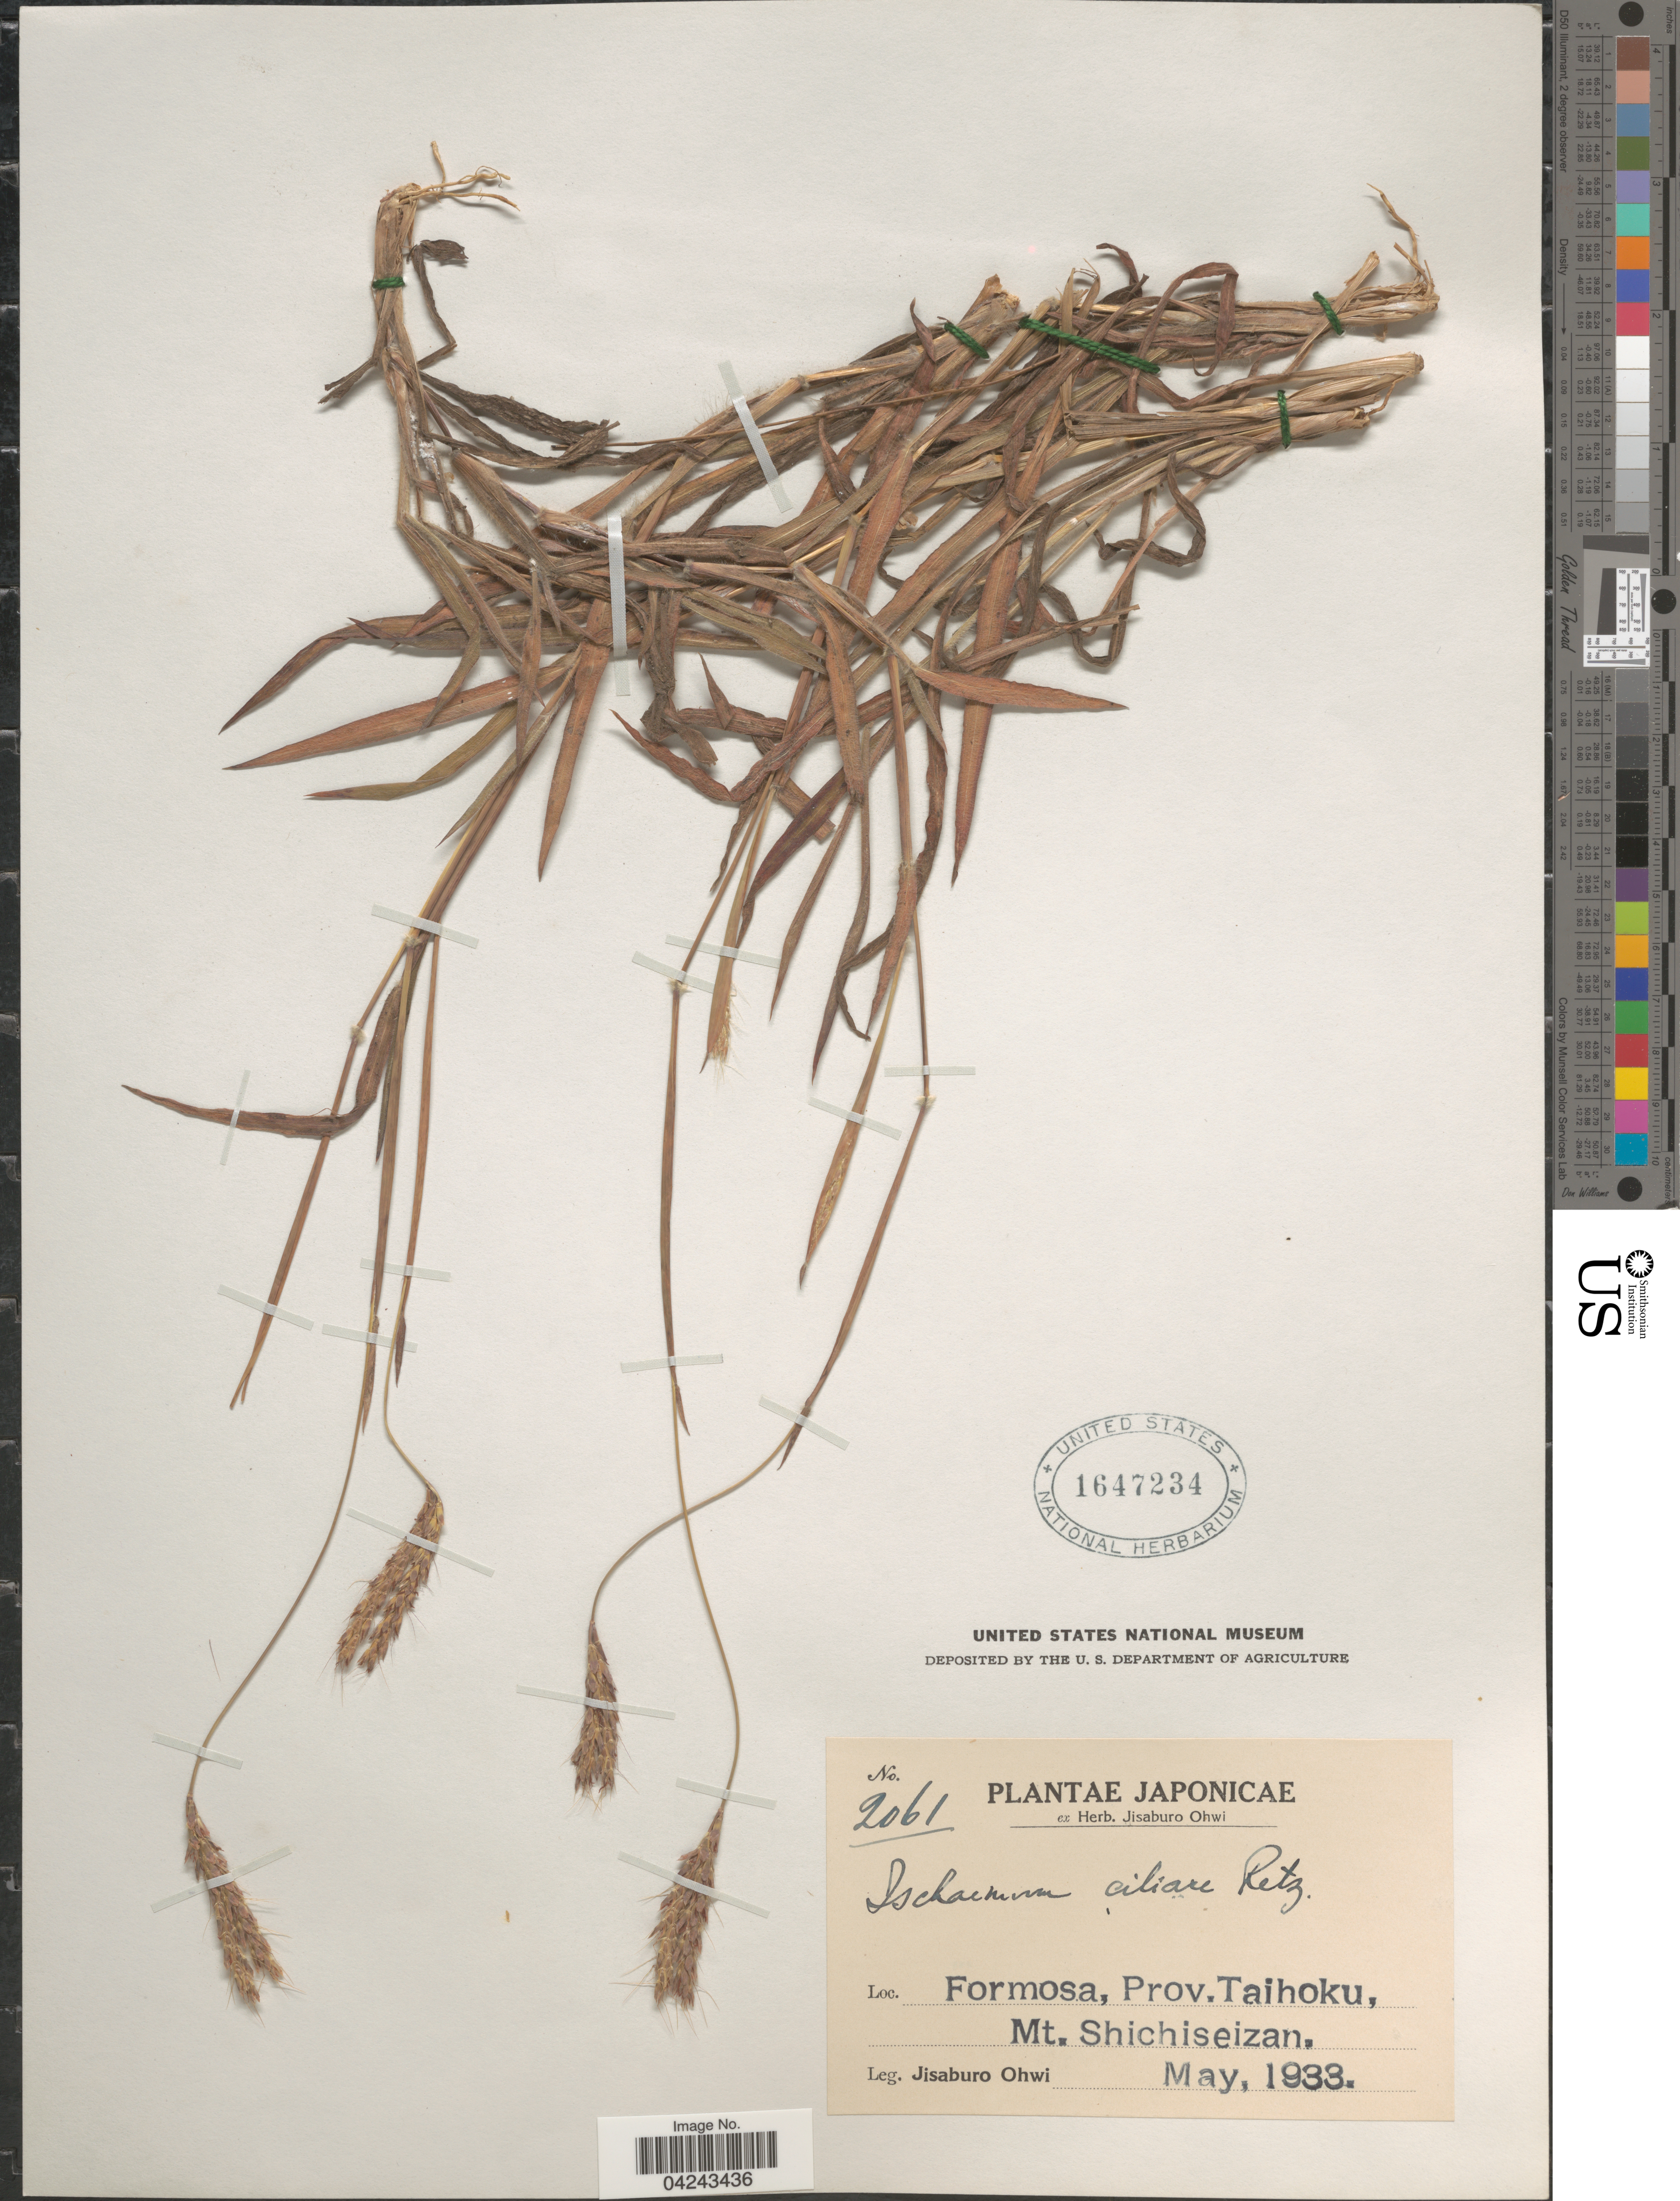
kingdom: Plantae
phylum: Tracheophyta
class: Liliopsida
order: Poales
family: Poaceae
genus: Ischaemum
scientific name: Ischaemum ciliare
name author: Retz.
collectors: J. Ohwi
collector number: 2061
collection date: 1933-05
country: Taiwan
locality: Formosa, Prov. Taihoku, Mt. Shichiseizan.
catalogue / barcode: US 1647234